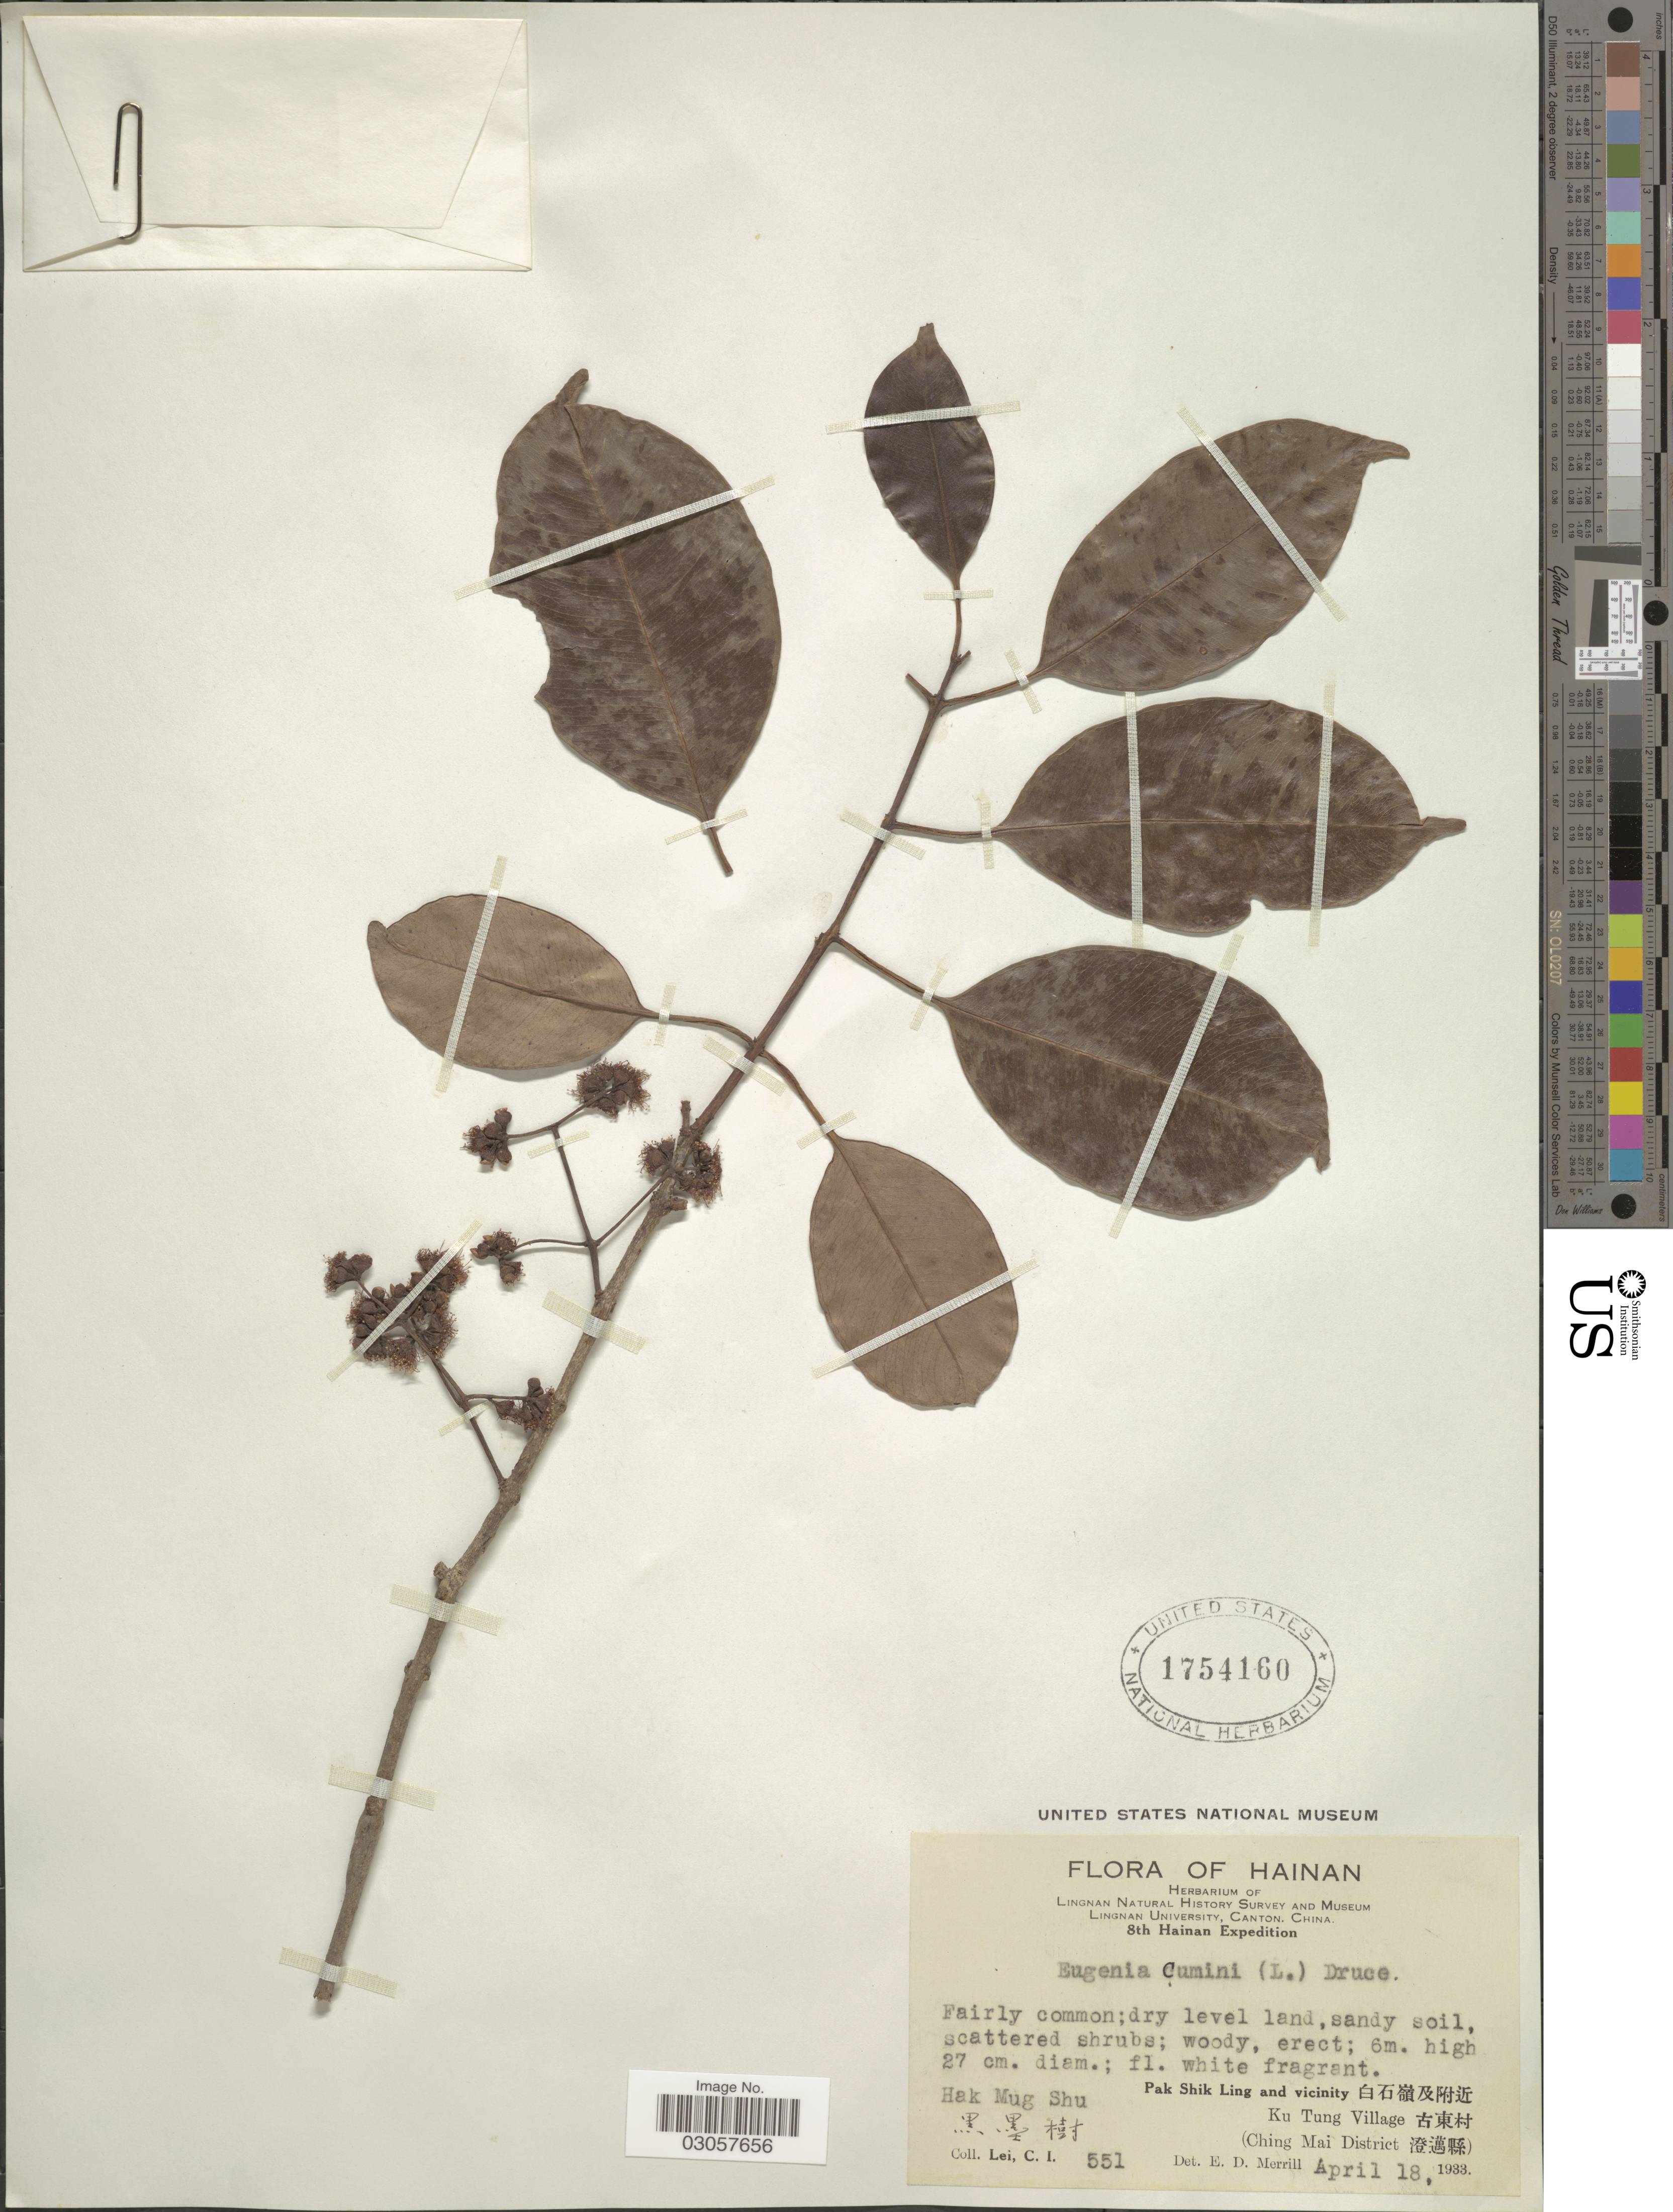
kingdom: Plantae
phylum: Tracheophyta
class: Magnoliopsida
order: Myrtales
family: Myrtaceae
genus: Syzygium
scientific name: Syzygium cumini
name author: (L.) Skeels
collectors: C. I. Lei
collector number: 551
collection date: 1933-04-18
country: China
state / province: Hainan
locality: PakShikLing and Vicinity, Ku Tung Village, (Ching Mai District)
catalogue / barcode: US 1754160